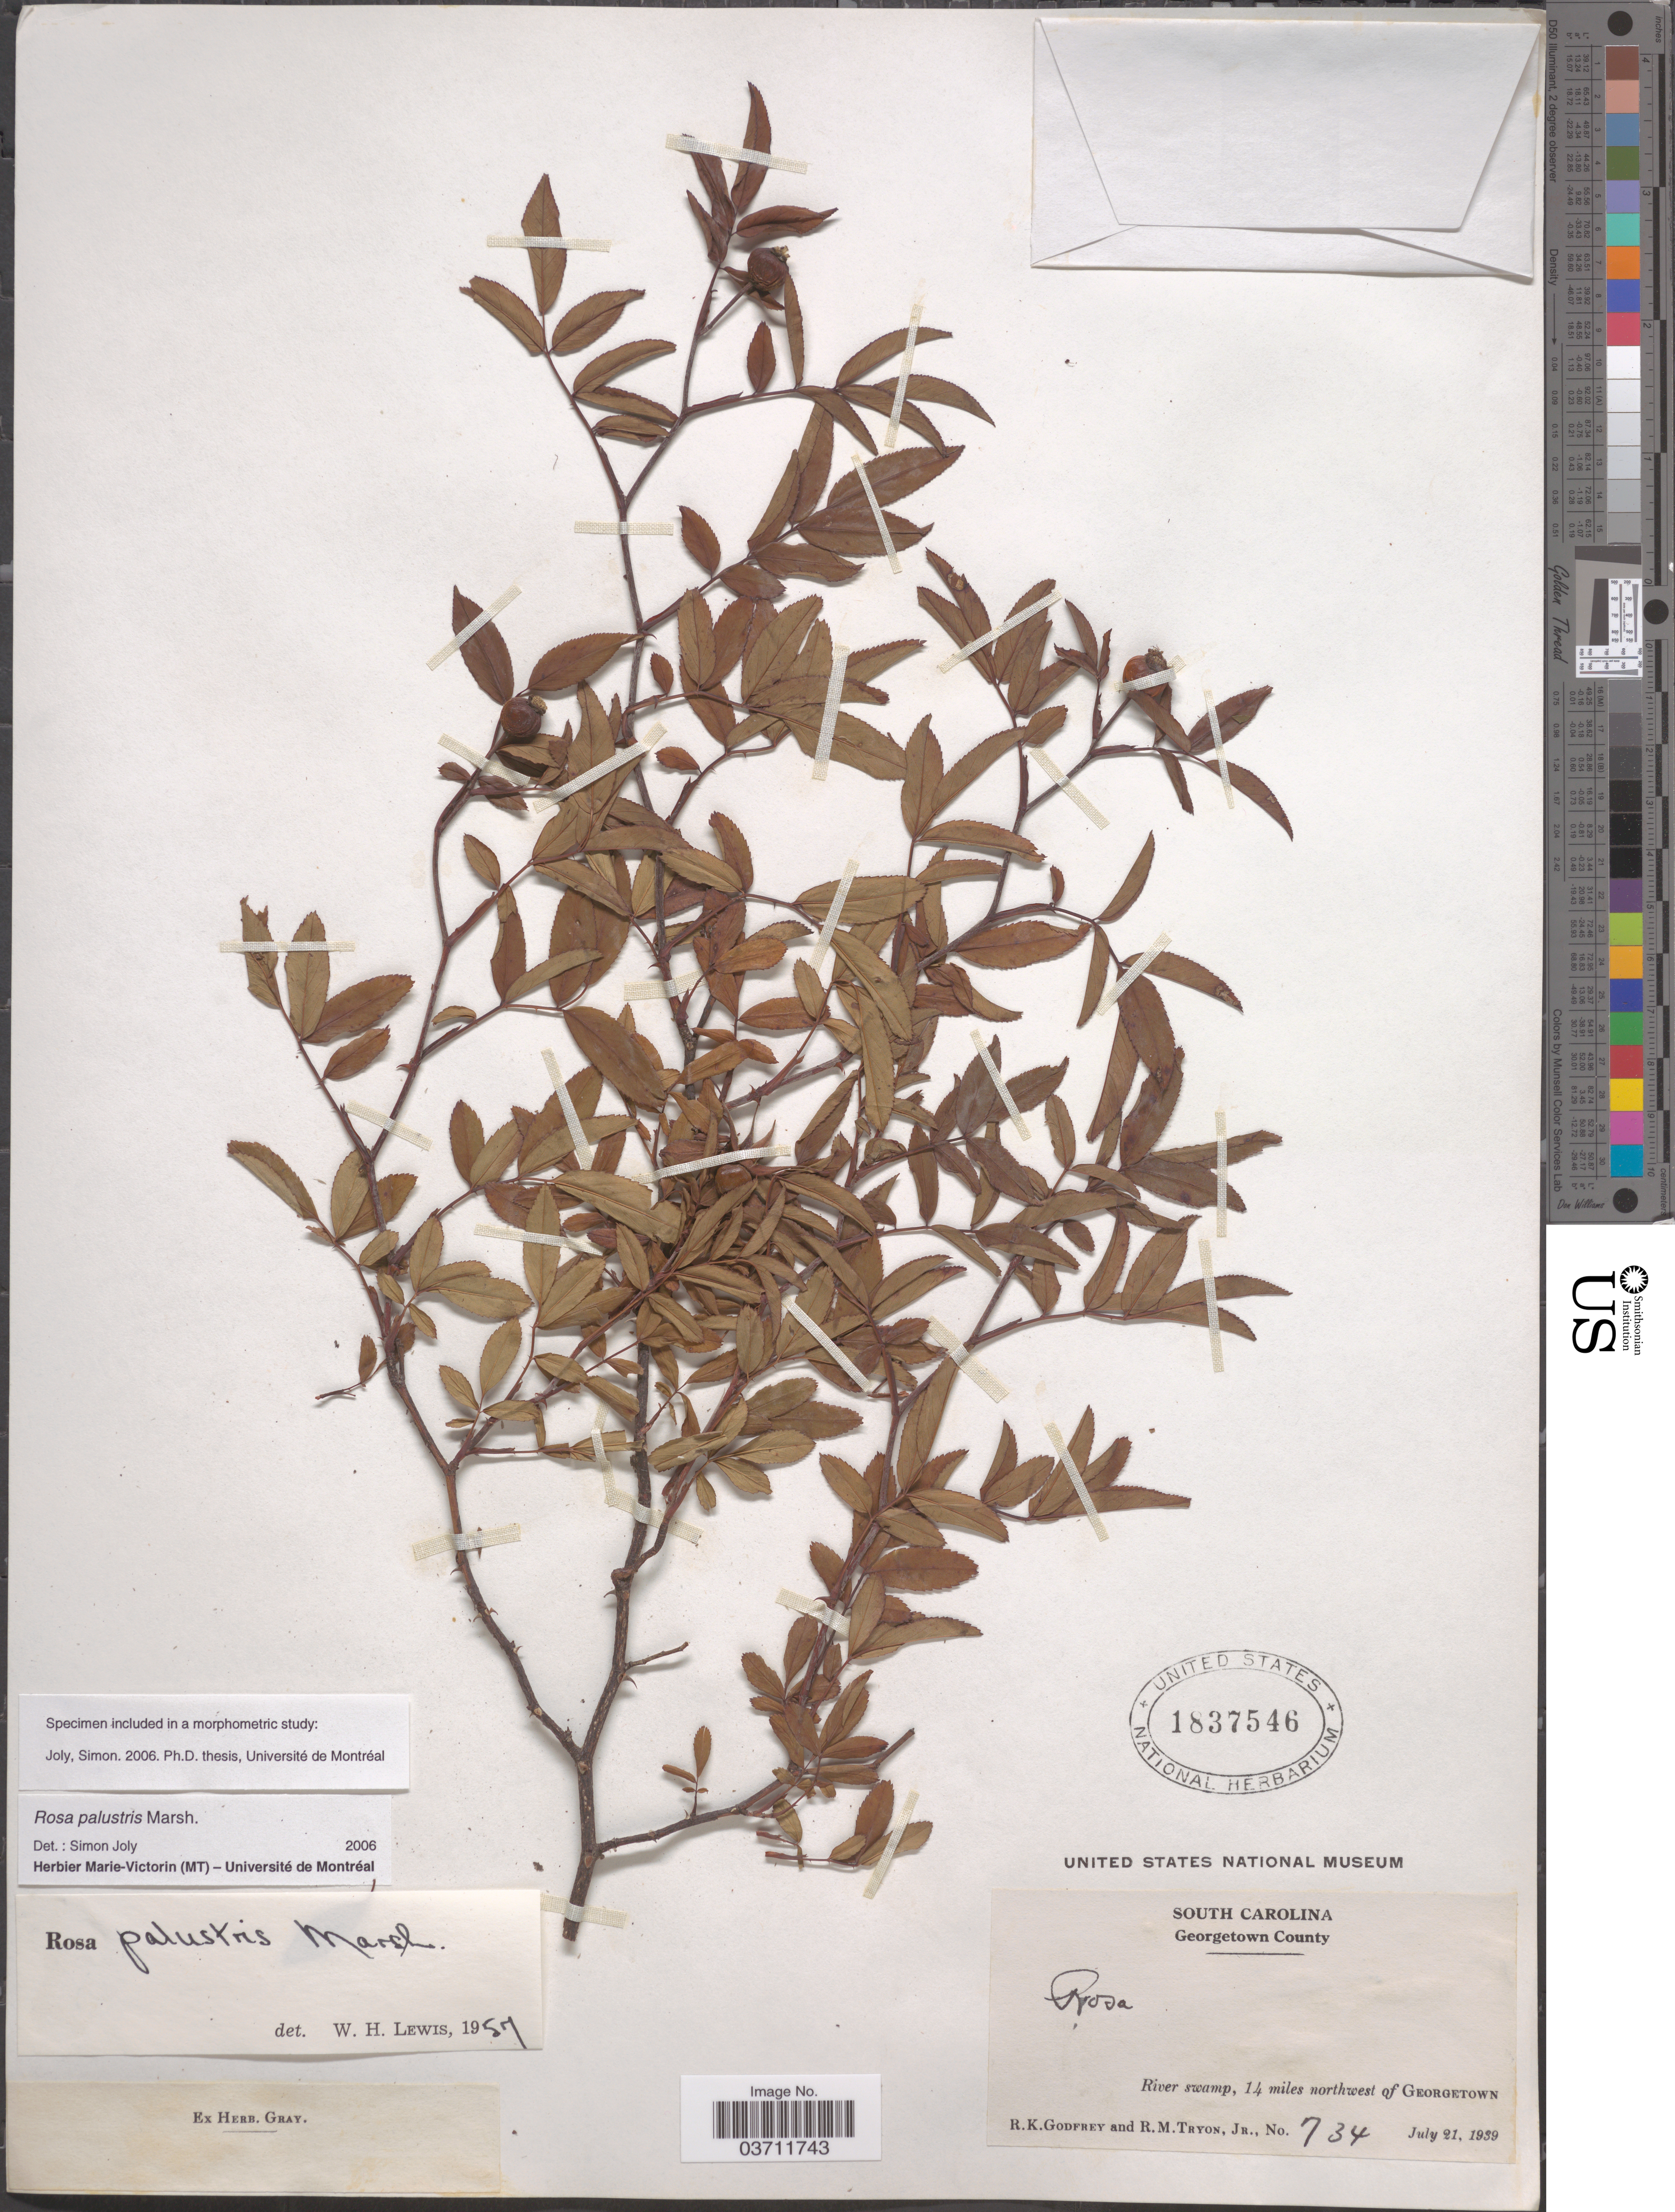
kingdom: Plantae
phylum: Tracheophyta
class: Magnoliopsida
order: Rosales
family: Rosaceae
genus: Rosa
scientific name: Rosa palustris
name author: Marshall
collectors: R. K. Godfrey & R. Tryon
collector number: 734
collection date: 1939-07-21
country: United States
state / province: South Carolina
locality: Georgetown County. 14 miles northwest of Georgetown.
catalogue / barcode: US 1837546